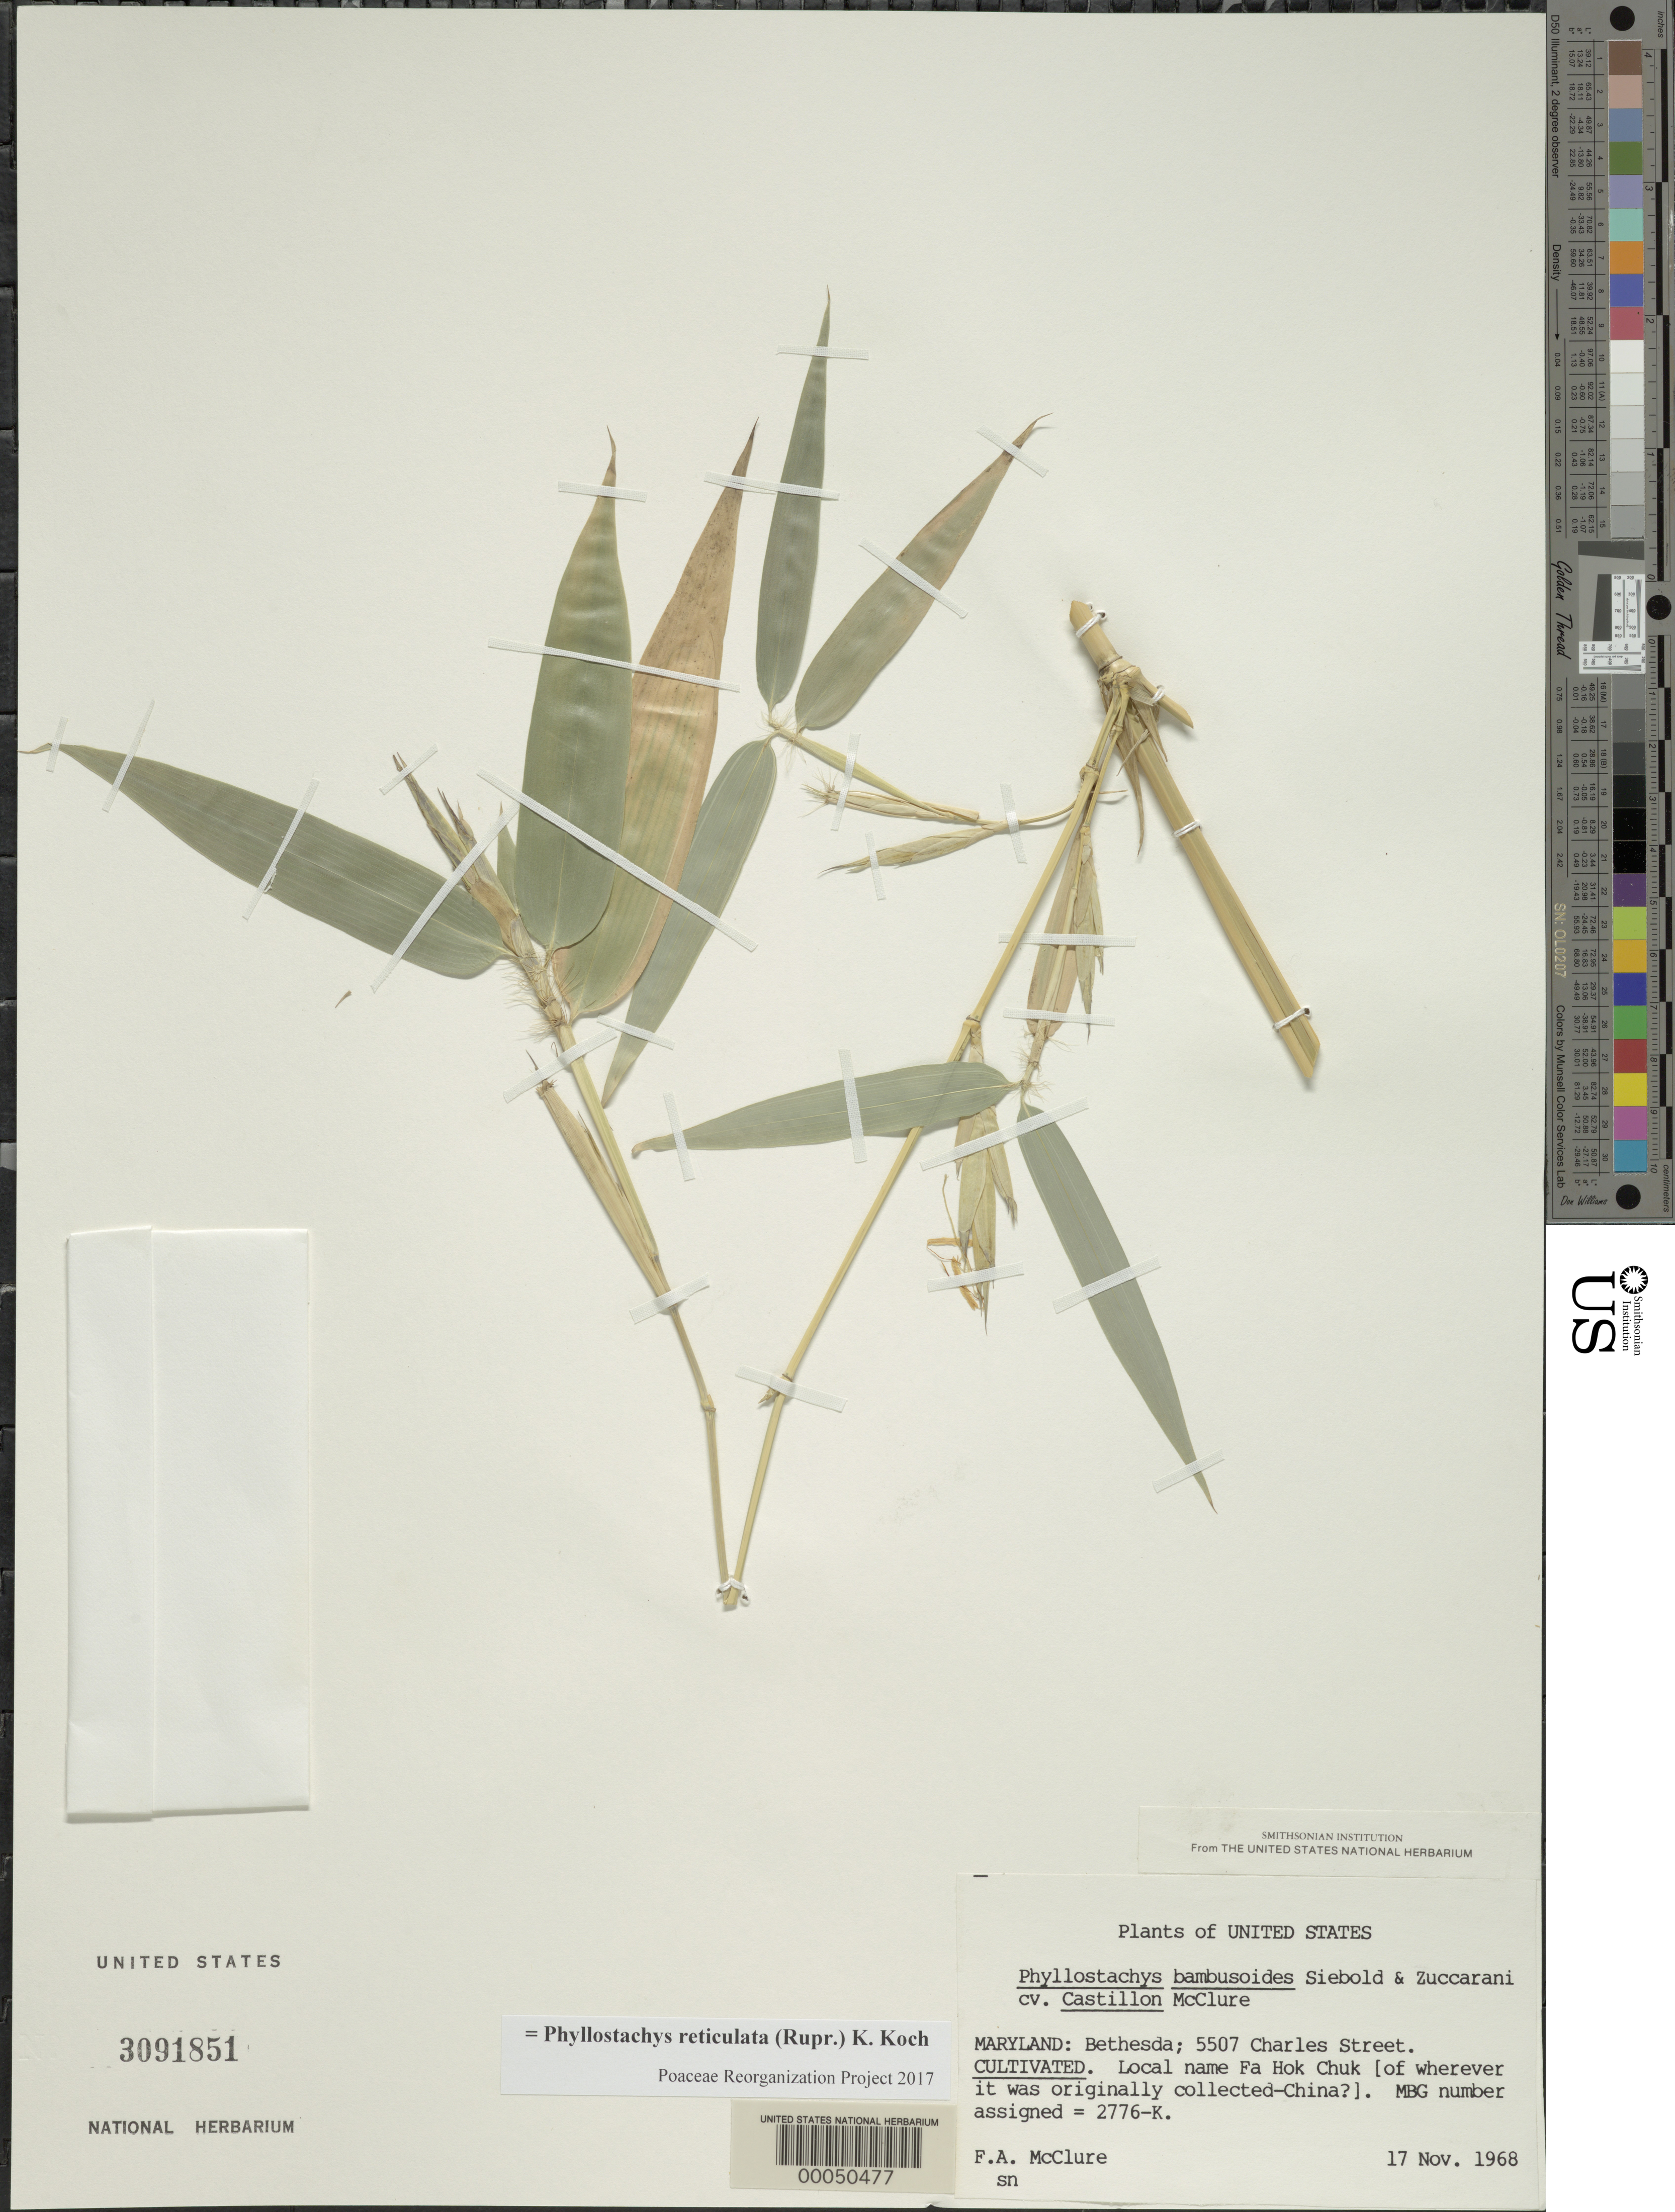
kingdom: Plantae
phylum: Tracheophyta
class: Liliopsida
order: Poales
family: Poaceae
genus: Phyllostachys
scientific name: Phyllostachys reticulata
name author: (Rupr.) K. Koch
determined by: Poaceae Reorganization Project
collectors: F. A. McClure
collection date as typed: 17 Nov 1968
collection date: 1968-11-17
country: United States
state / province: Maryland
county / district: Montgomery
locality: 5507 Charles Street, Bethesda (McClure's garden)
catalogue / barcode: US 3091851